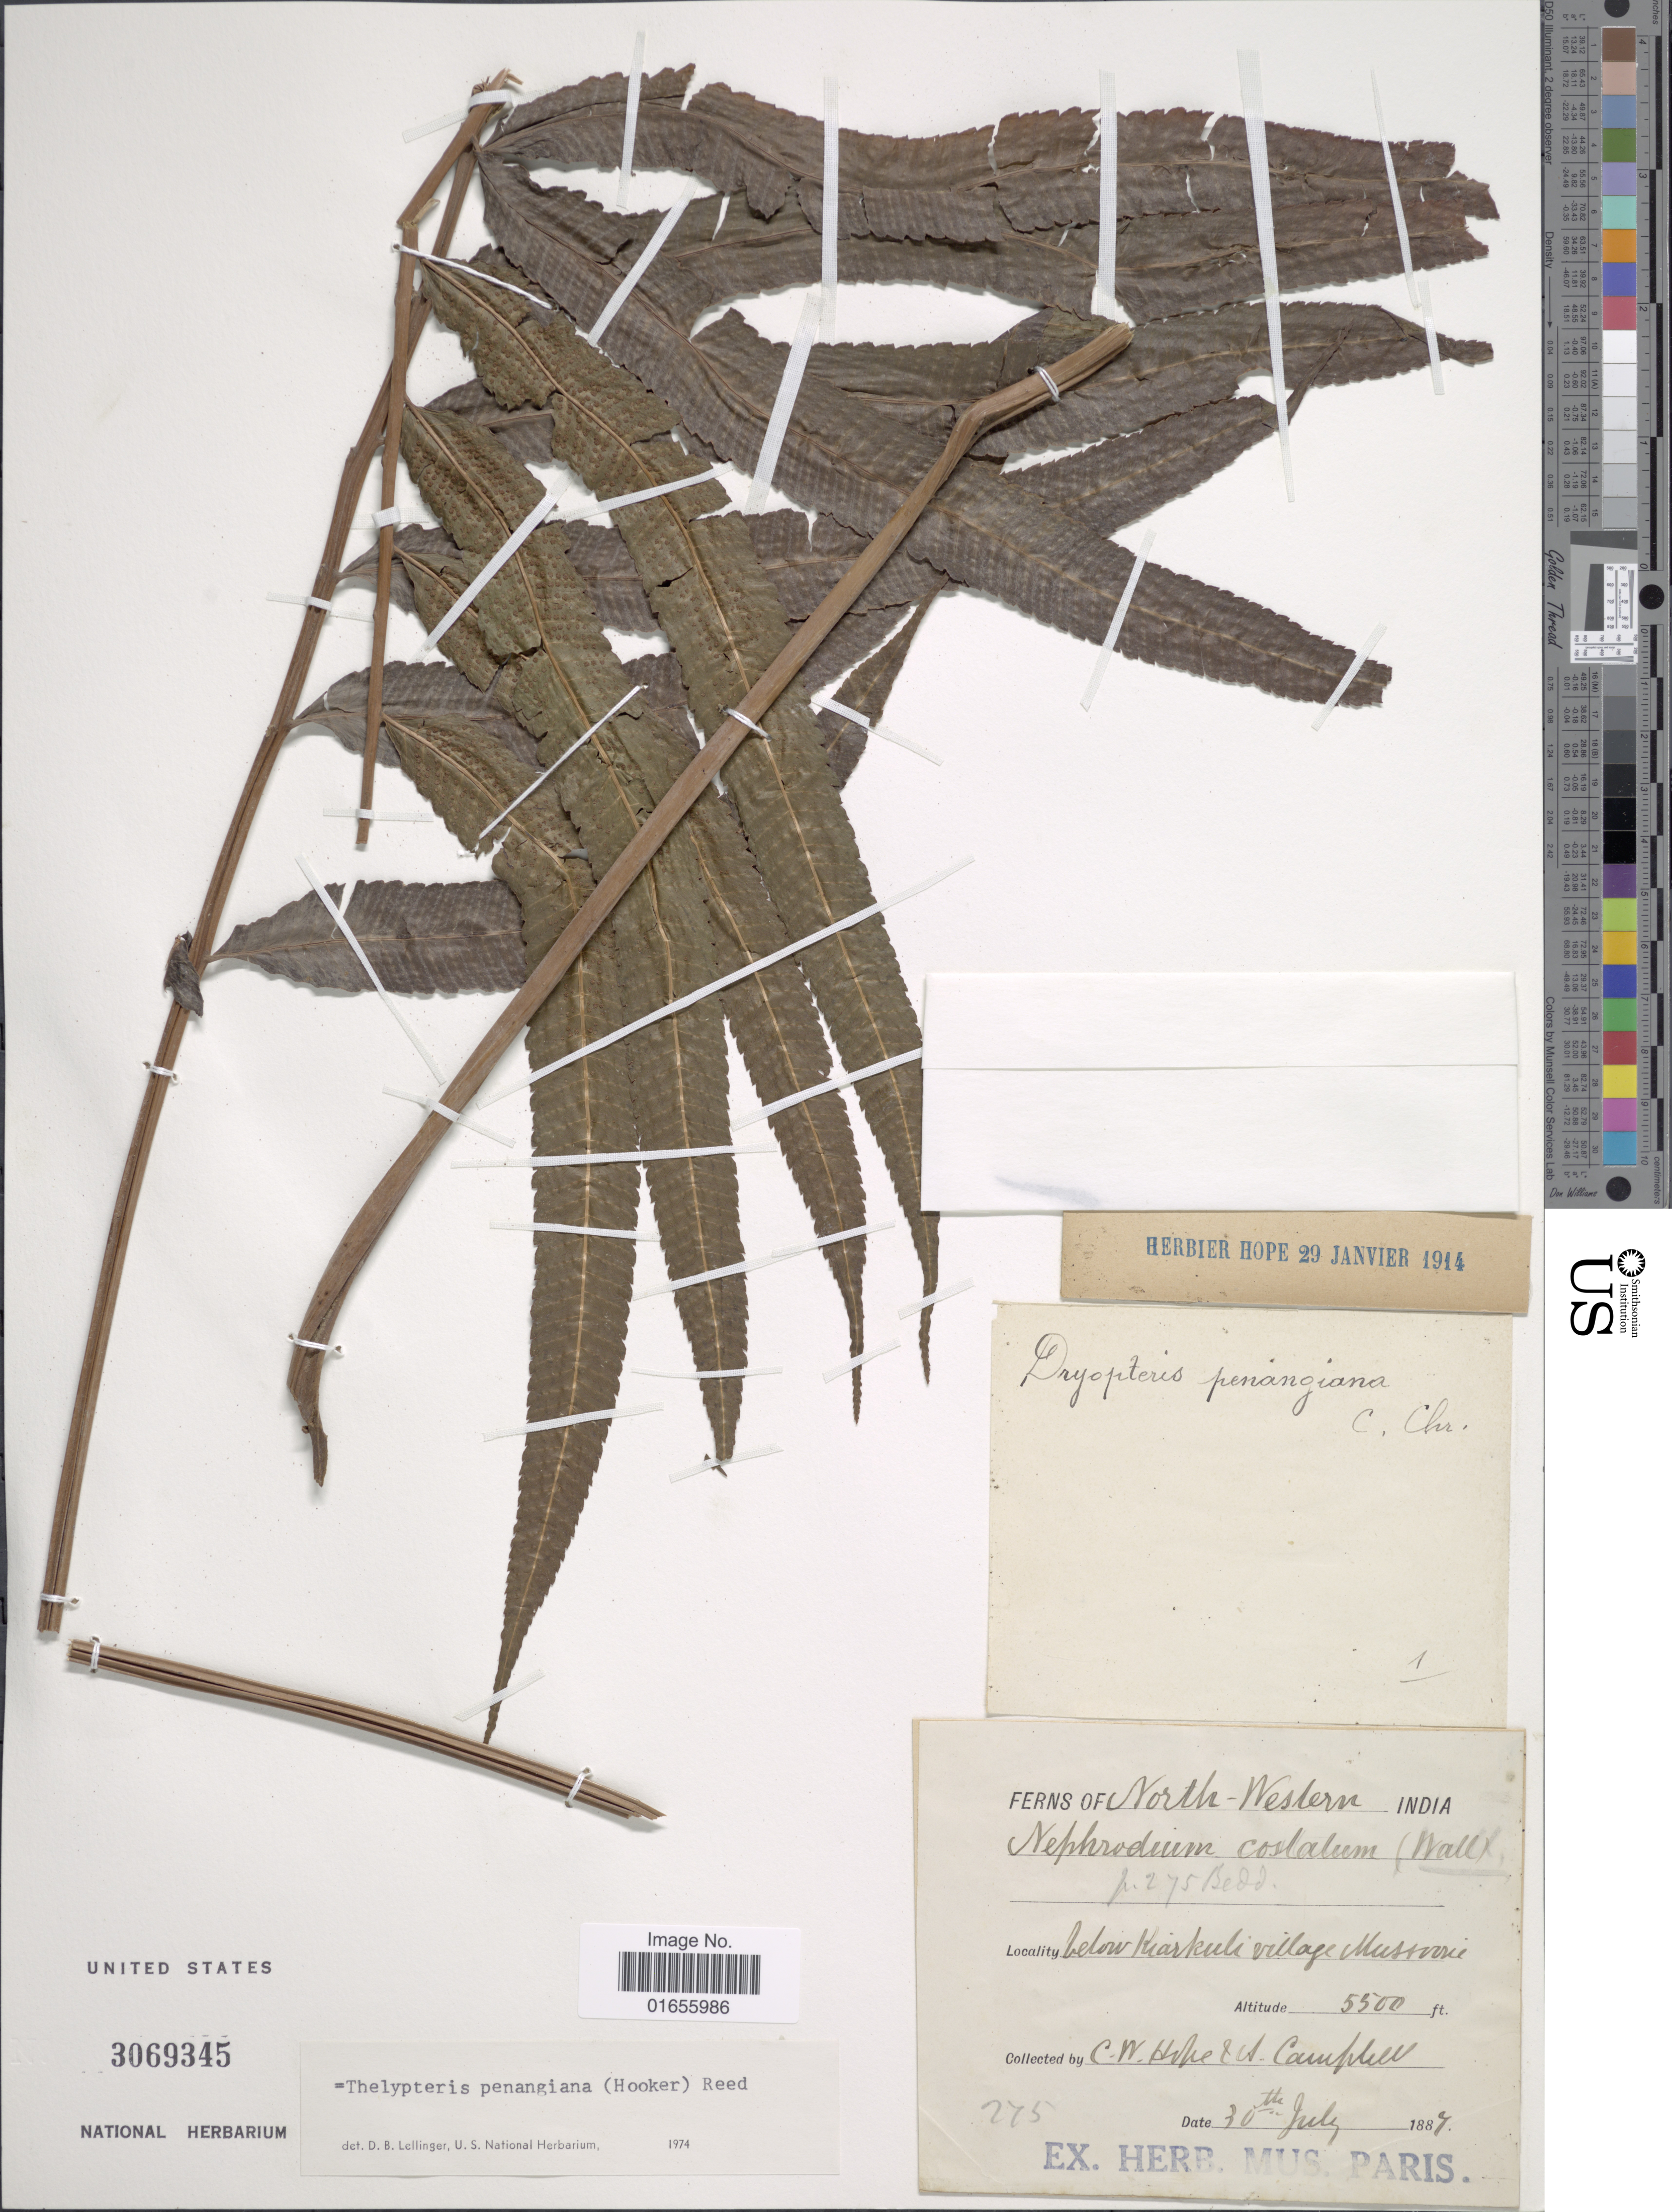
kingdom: Plantae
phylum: Tracheophyta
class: Polypodiopsida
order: Polypodiales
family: Thelypteridaceae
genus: Pronephrium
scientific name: Pronephrium penangiana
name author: (Hook.) Holttum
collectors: C. W. Hope & -. Campbell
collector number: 275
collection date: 1887-07-30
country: India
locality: North - Western India, below Kiarkuli village Mussoorie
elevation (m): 1676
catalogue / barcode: US 3069345